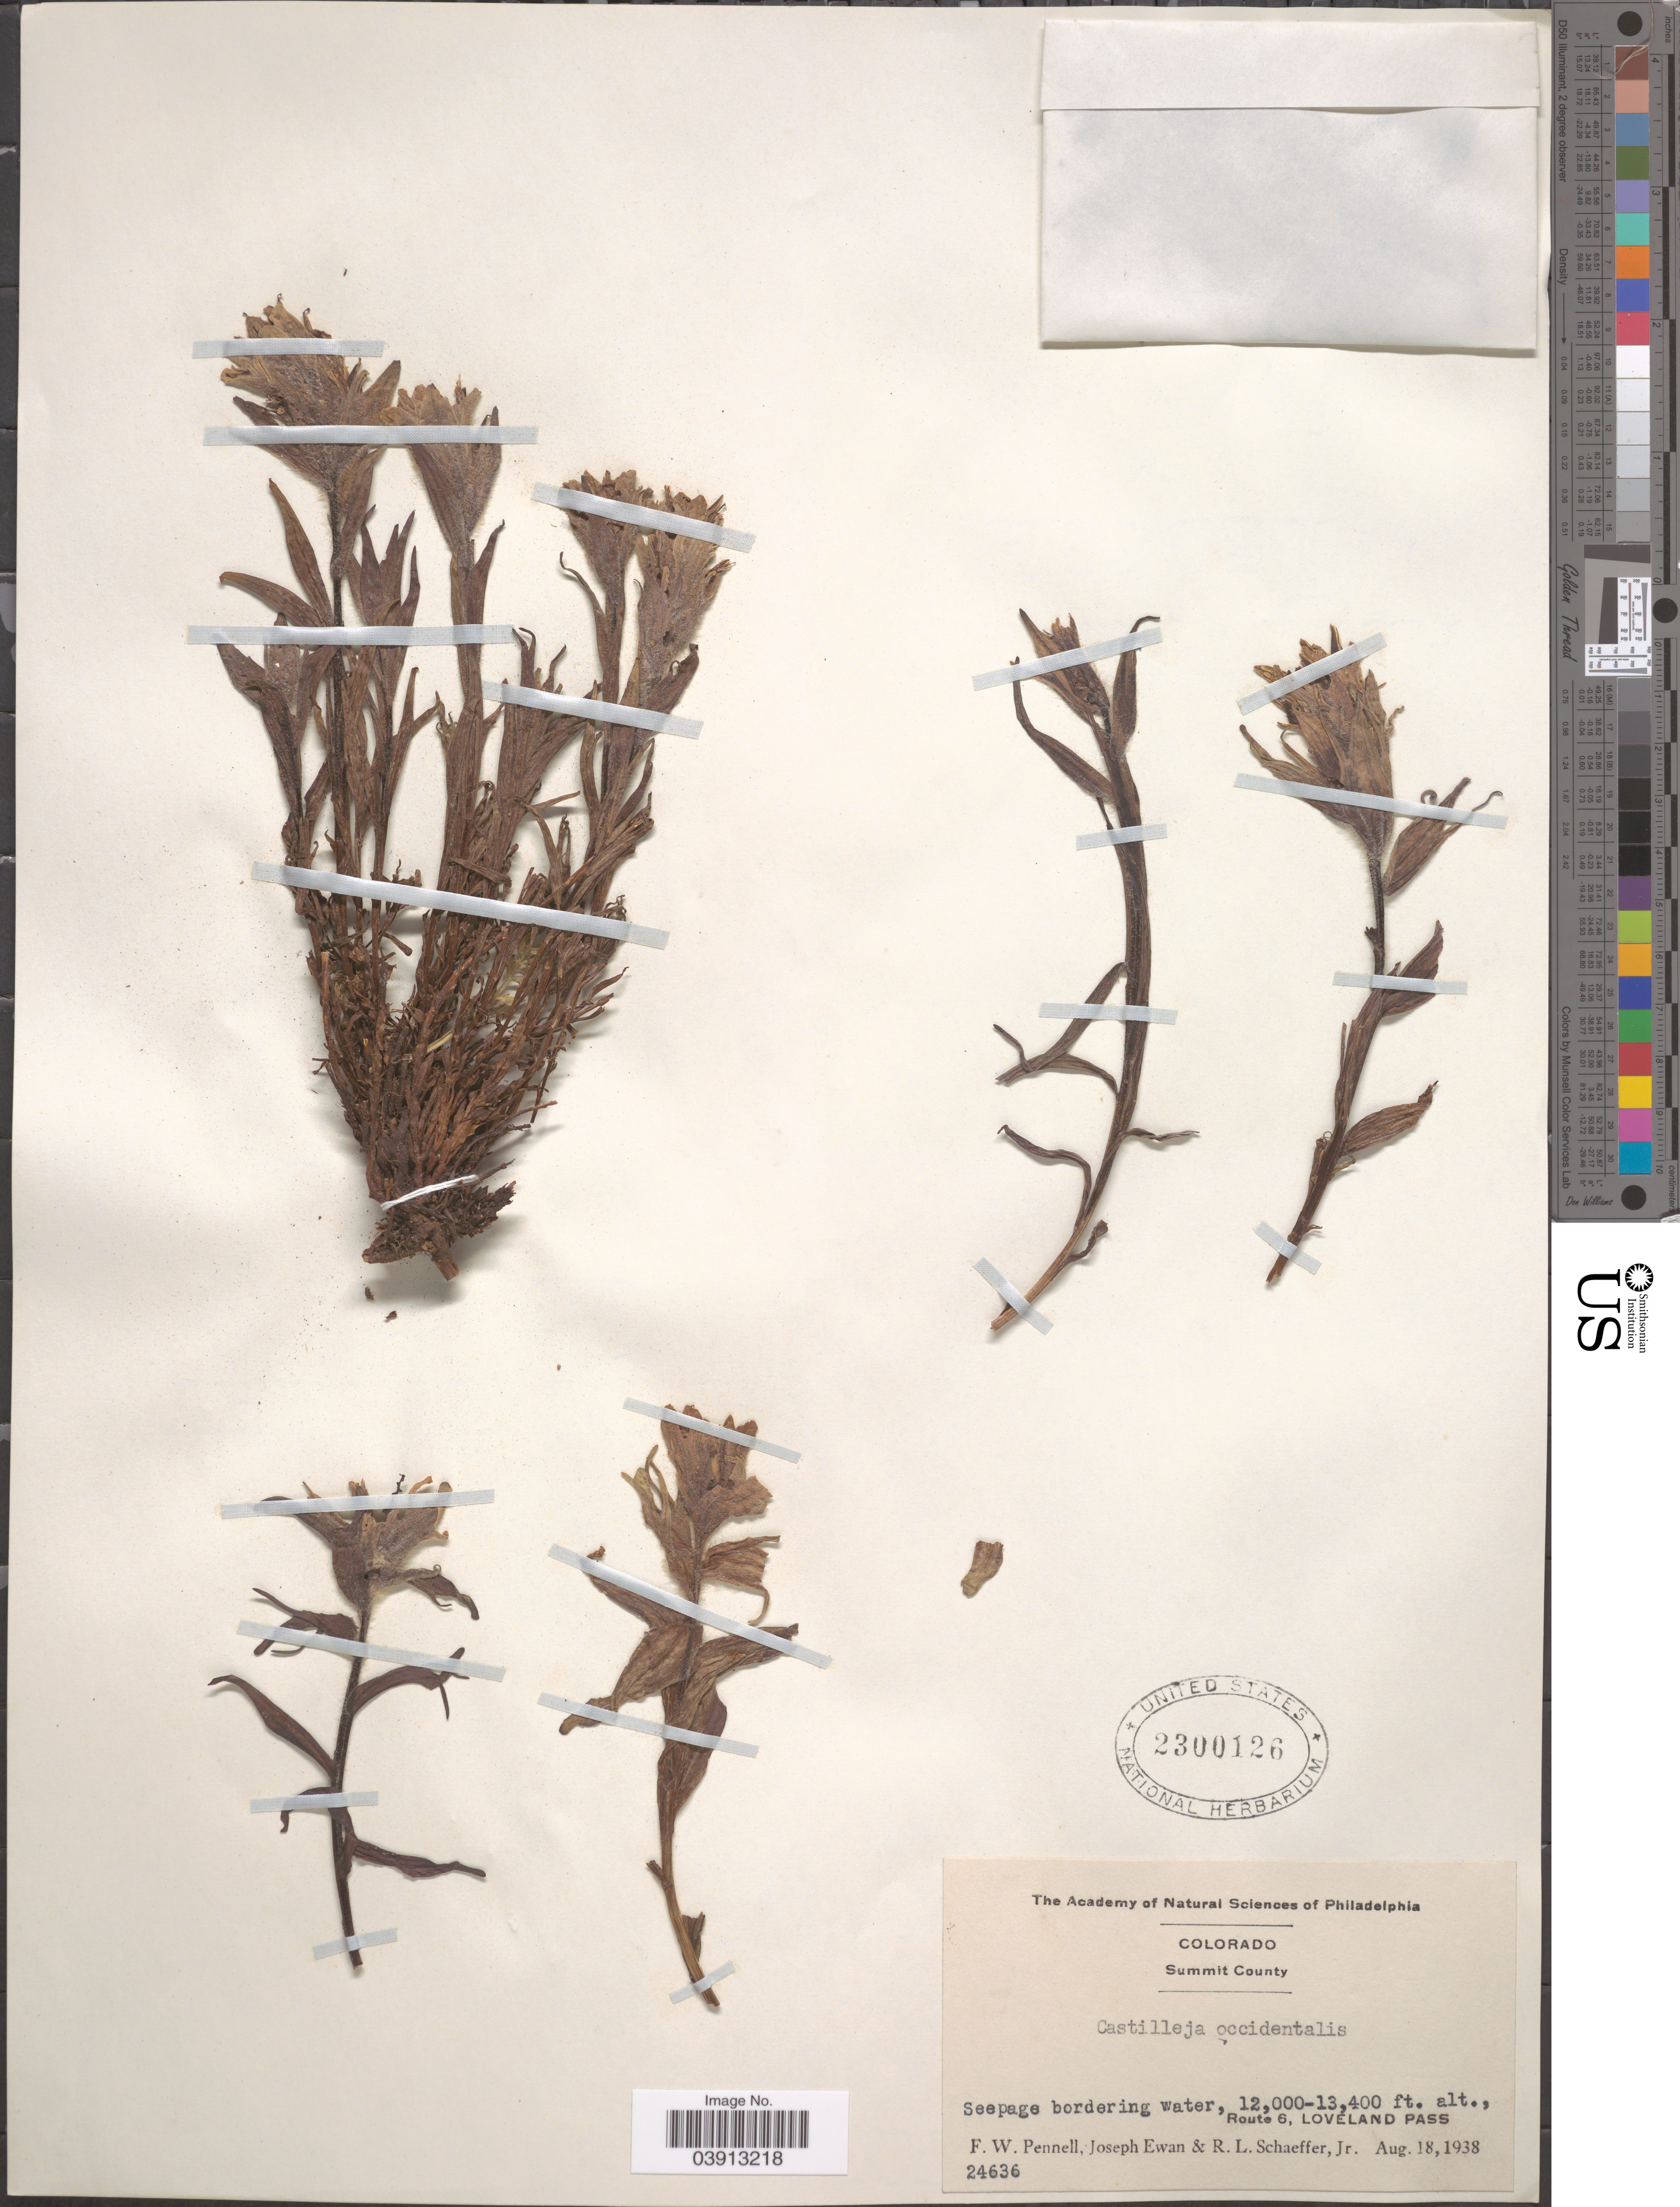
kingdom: Plantae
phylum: Tracheophyta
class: Magnoliopsida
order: Lamiales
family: Orobanchaceae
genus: Castilleja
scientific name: Castilleja occidentalis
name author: Torr.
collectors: F. W. Pennell, J. A. Ewan & R. L. Schaeffer Jr.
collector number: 24636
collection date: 1938-08-18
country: United States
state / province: Colorado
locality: Summit County. Seepage bordering water, Route 6, Loveland Pass.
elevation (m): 3658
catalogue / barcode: US 2300126